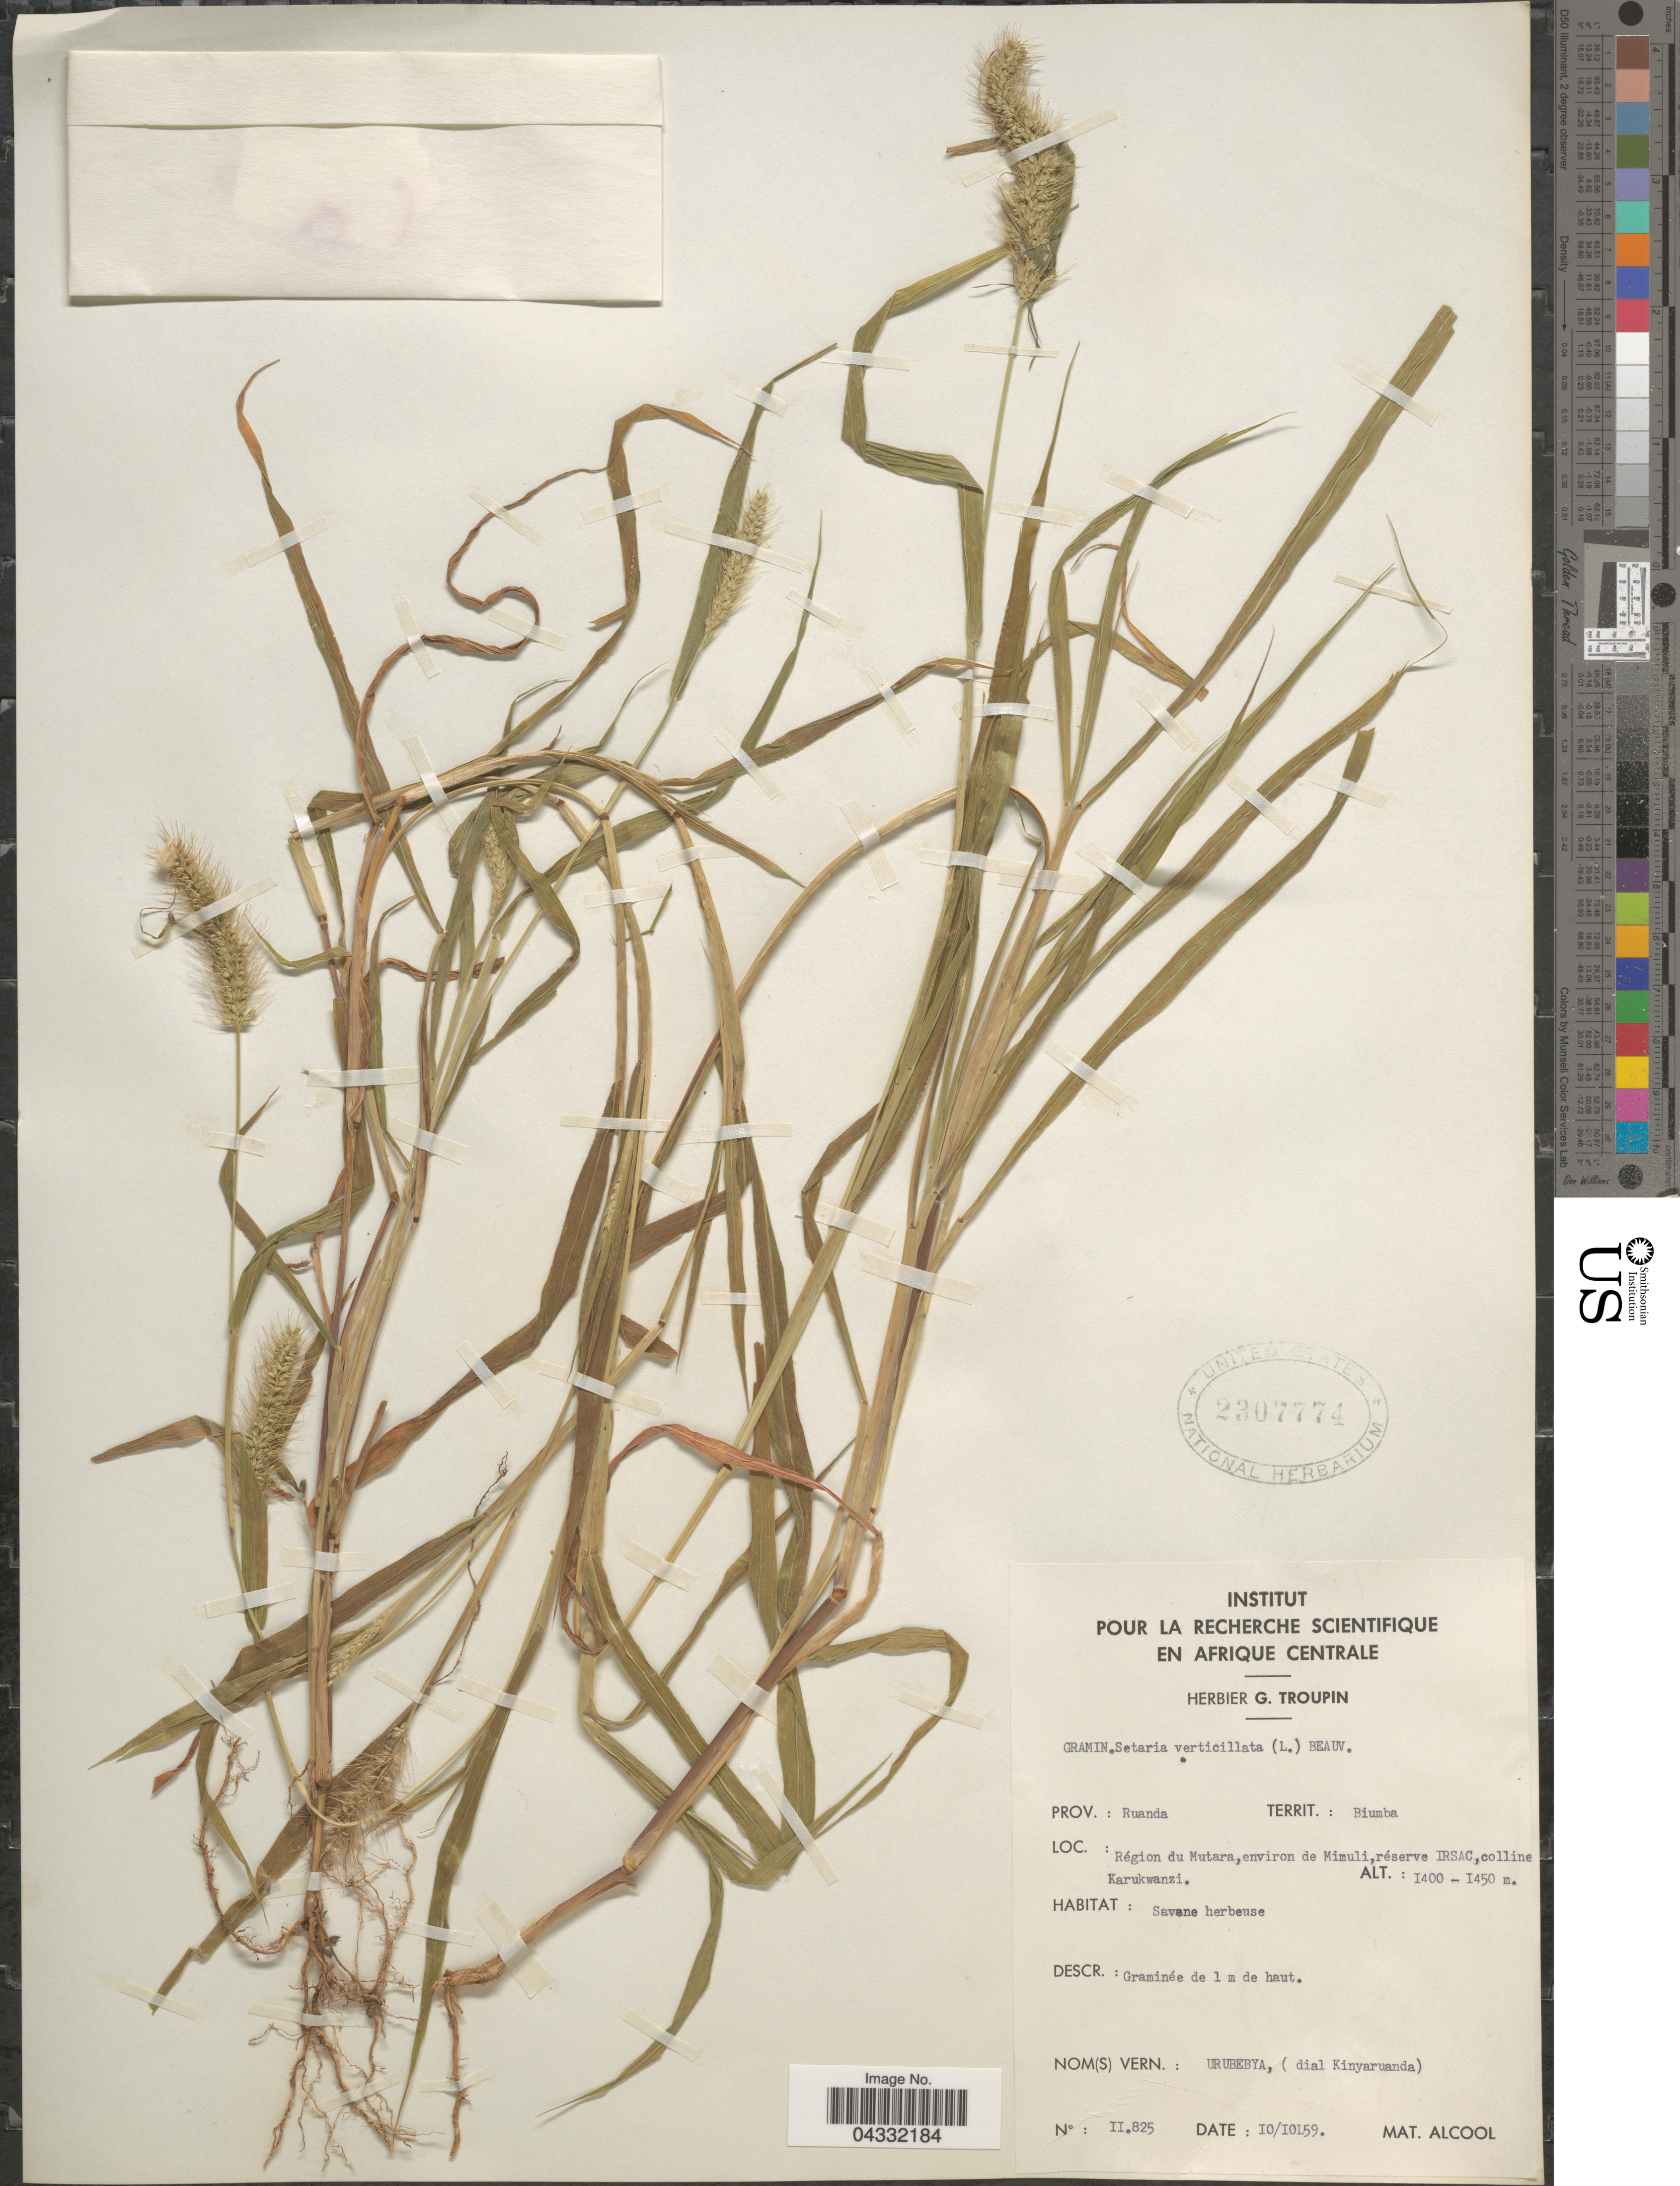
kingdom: Plantae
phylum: Tracheophyta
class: Liliopsida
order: Poales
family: Poaceae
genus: Setaria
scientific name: Setaria verticillata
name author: (L.) P. Beauv.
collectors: M. Alcool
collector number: II.825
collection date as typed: Transcribed d/m/y: 10/10/59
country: Rwanda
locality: Territ.: Biumba. Région du Mutara, environ de Mimuli, réserve IRSAC, colline Karukwanzi.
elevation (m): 1400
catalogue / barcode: US 2307774